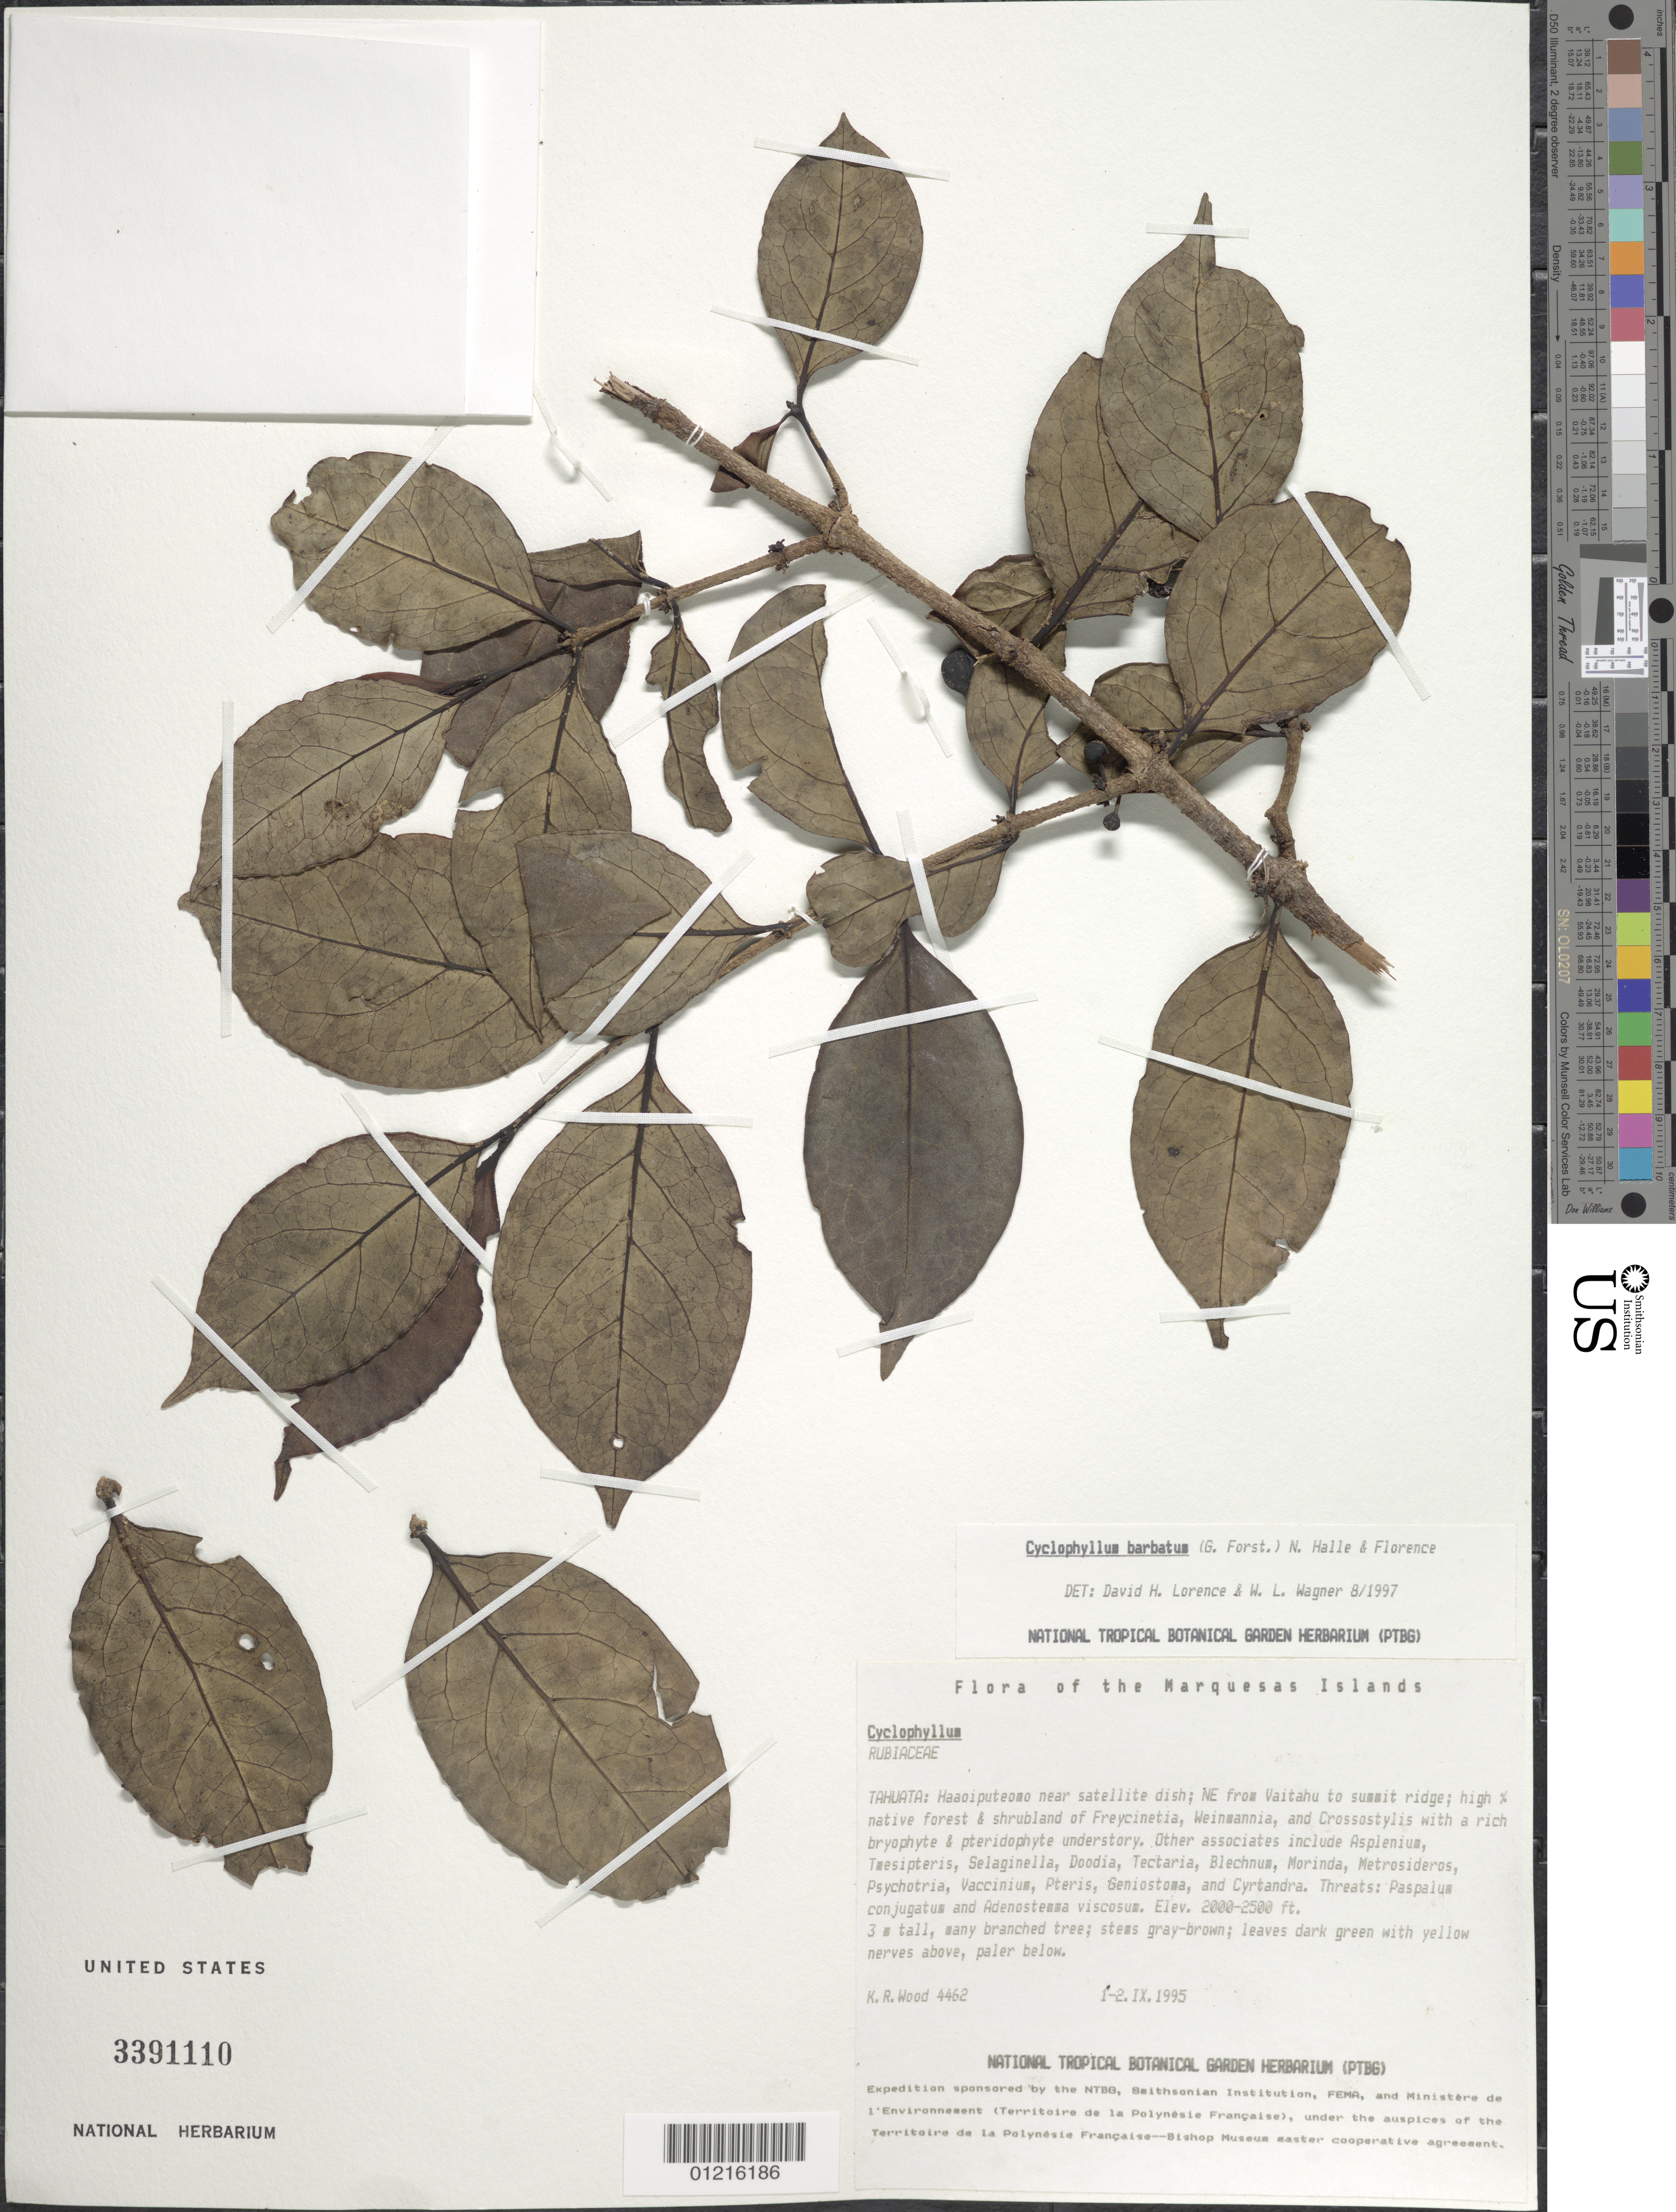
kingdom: Plantae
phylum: Tracheophyta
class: Magnoliopsida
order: Gentianales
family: Rubiaceae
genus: Cyclophyllum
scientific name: Cyclophyllum barbatum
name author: (G. Forst.) N. Hallé & J. Florence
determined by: Lorence, David H.; Wagner, W. H.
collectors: K. R. Wood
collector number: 4462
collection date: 1995-09-01/1995-09-02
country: French Polynesia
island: Tahuata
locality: Haaoiputeoma, near satelite dish, NE from Vaitahu to summit ridge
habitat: Freycinetia - Weinmannia w/ Crossostylis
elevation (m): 610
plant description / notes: Paspalum conjugatum, Adenostemma viscosum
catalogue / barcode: US 3391110